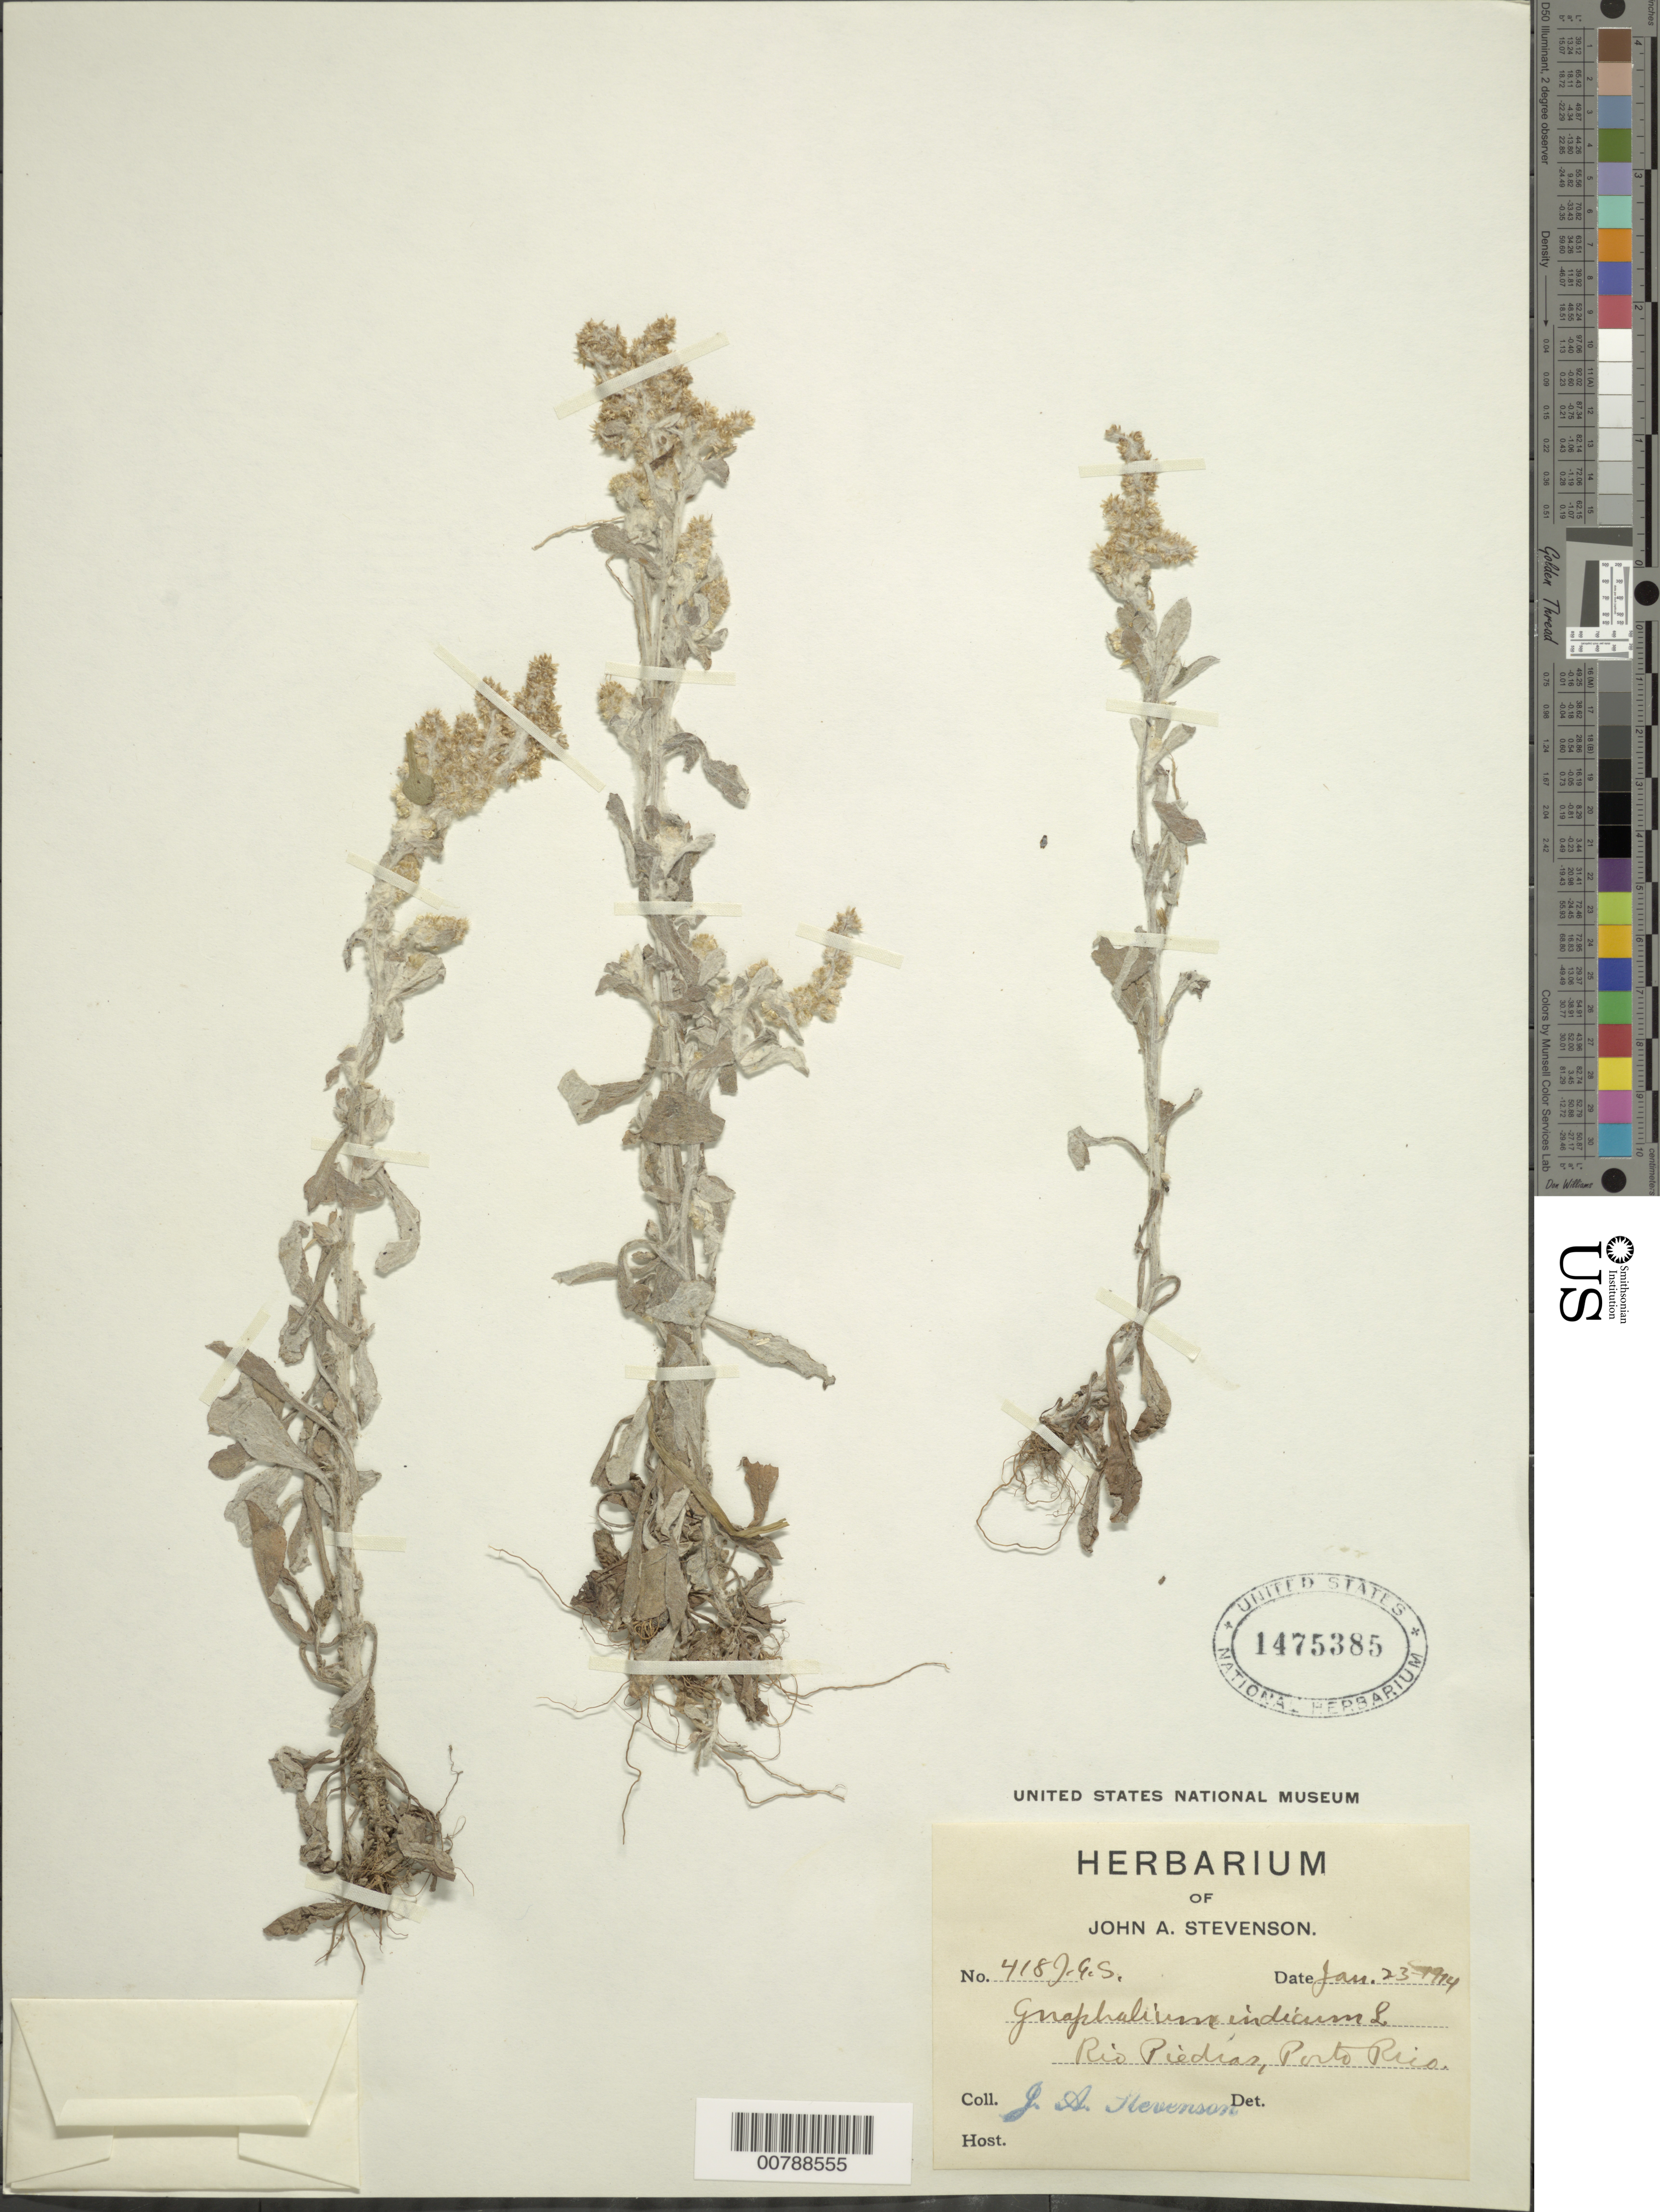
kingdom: Plantae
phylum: Tracheophyta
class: Magnoliopsida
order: Asterales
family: Asteraceae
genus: Helichrysum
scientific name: Helichrysum indicum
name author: (L.) Grierson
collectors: J. Stevenson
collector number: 418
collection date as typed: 23 Jan 1914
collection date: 1914-01-23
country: Puerto Rico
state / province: San Juan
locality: Río Piedras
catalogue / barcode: US 1475385